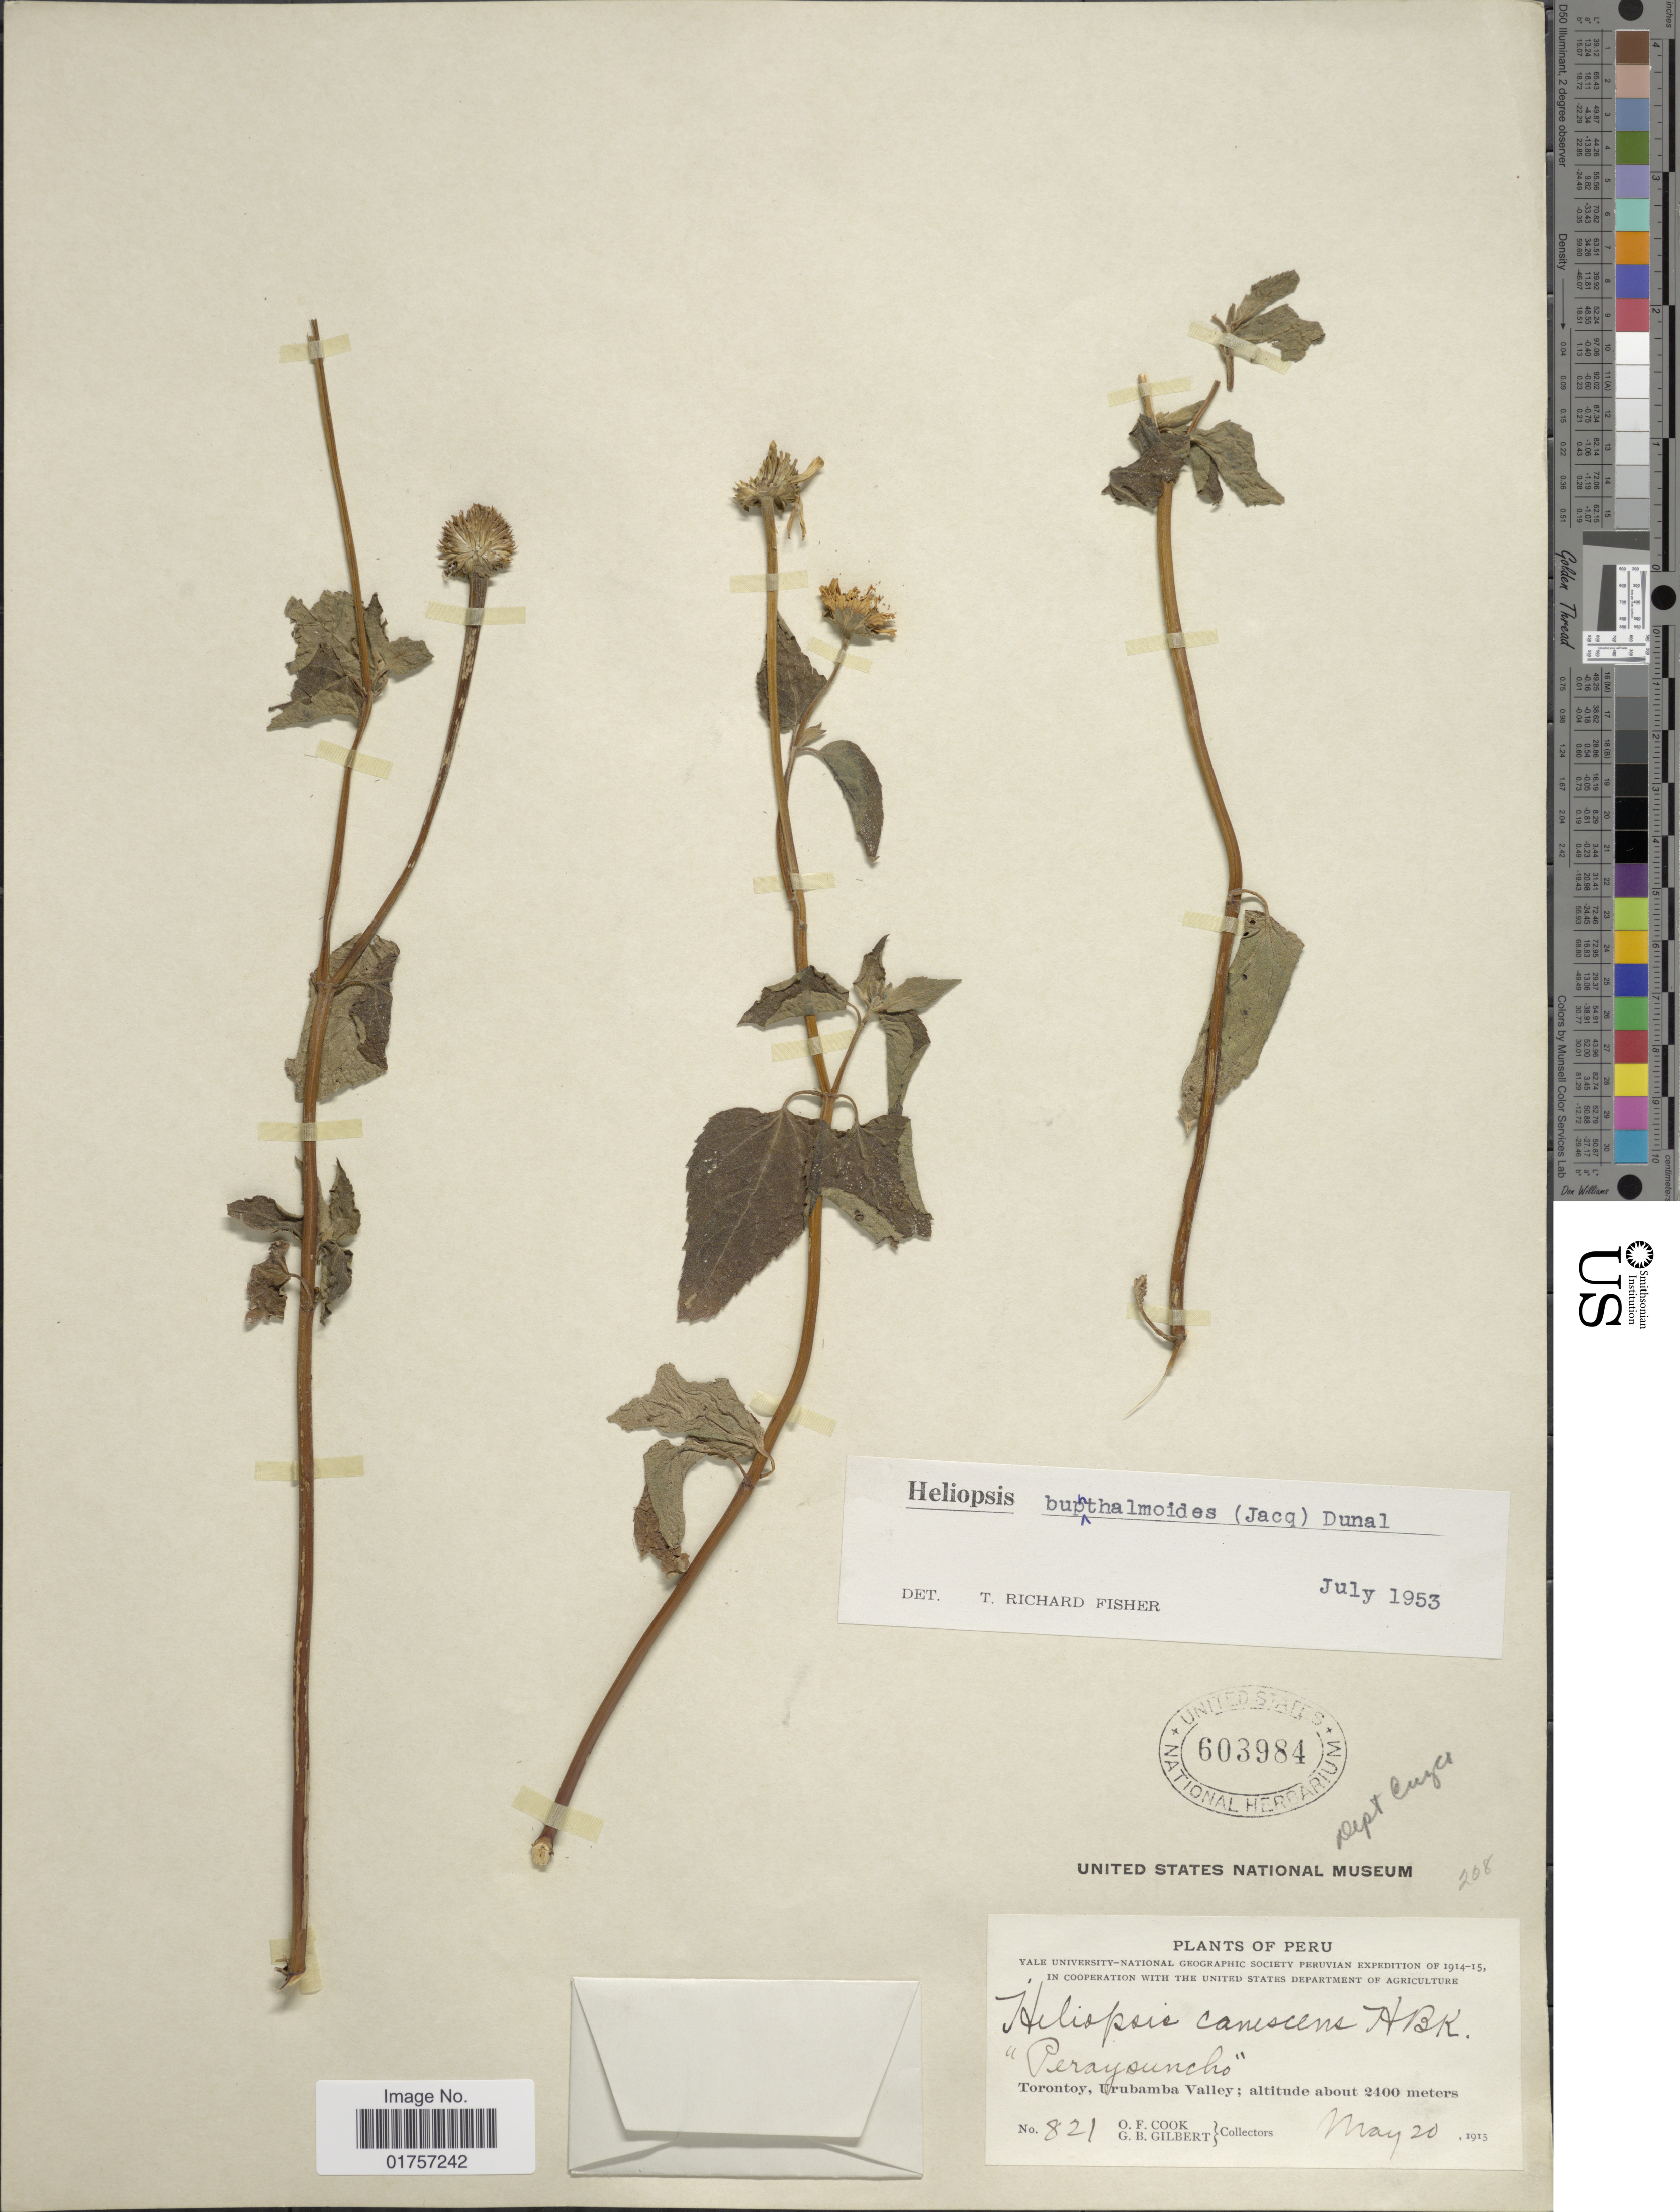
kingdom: Plantae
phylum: Tracheophyta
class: Magnoliopsida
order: Asterales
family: Asteraceae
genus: Heliopsis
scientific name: Heliopsis buphthalmoides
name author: (Jacq.) Dunal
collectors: O. F. Cook & G. B. Gilbert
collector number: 821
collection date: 1913-05-20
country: Peru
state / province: Cusco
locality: Peraysuncho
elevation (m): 2400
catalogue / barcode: US 603984